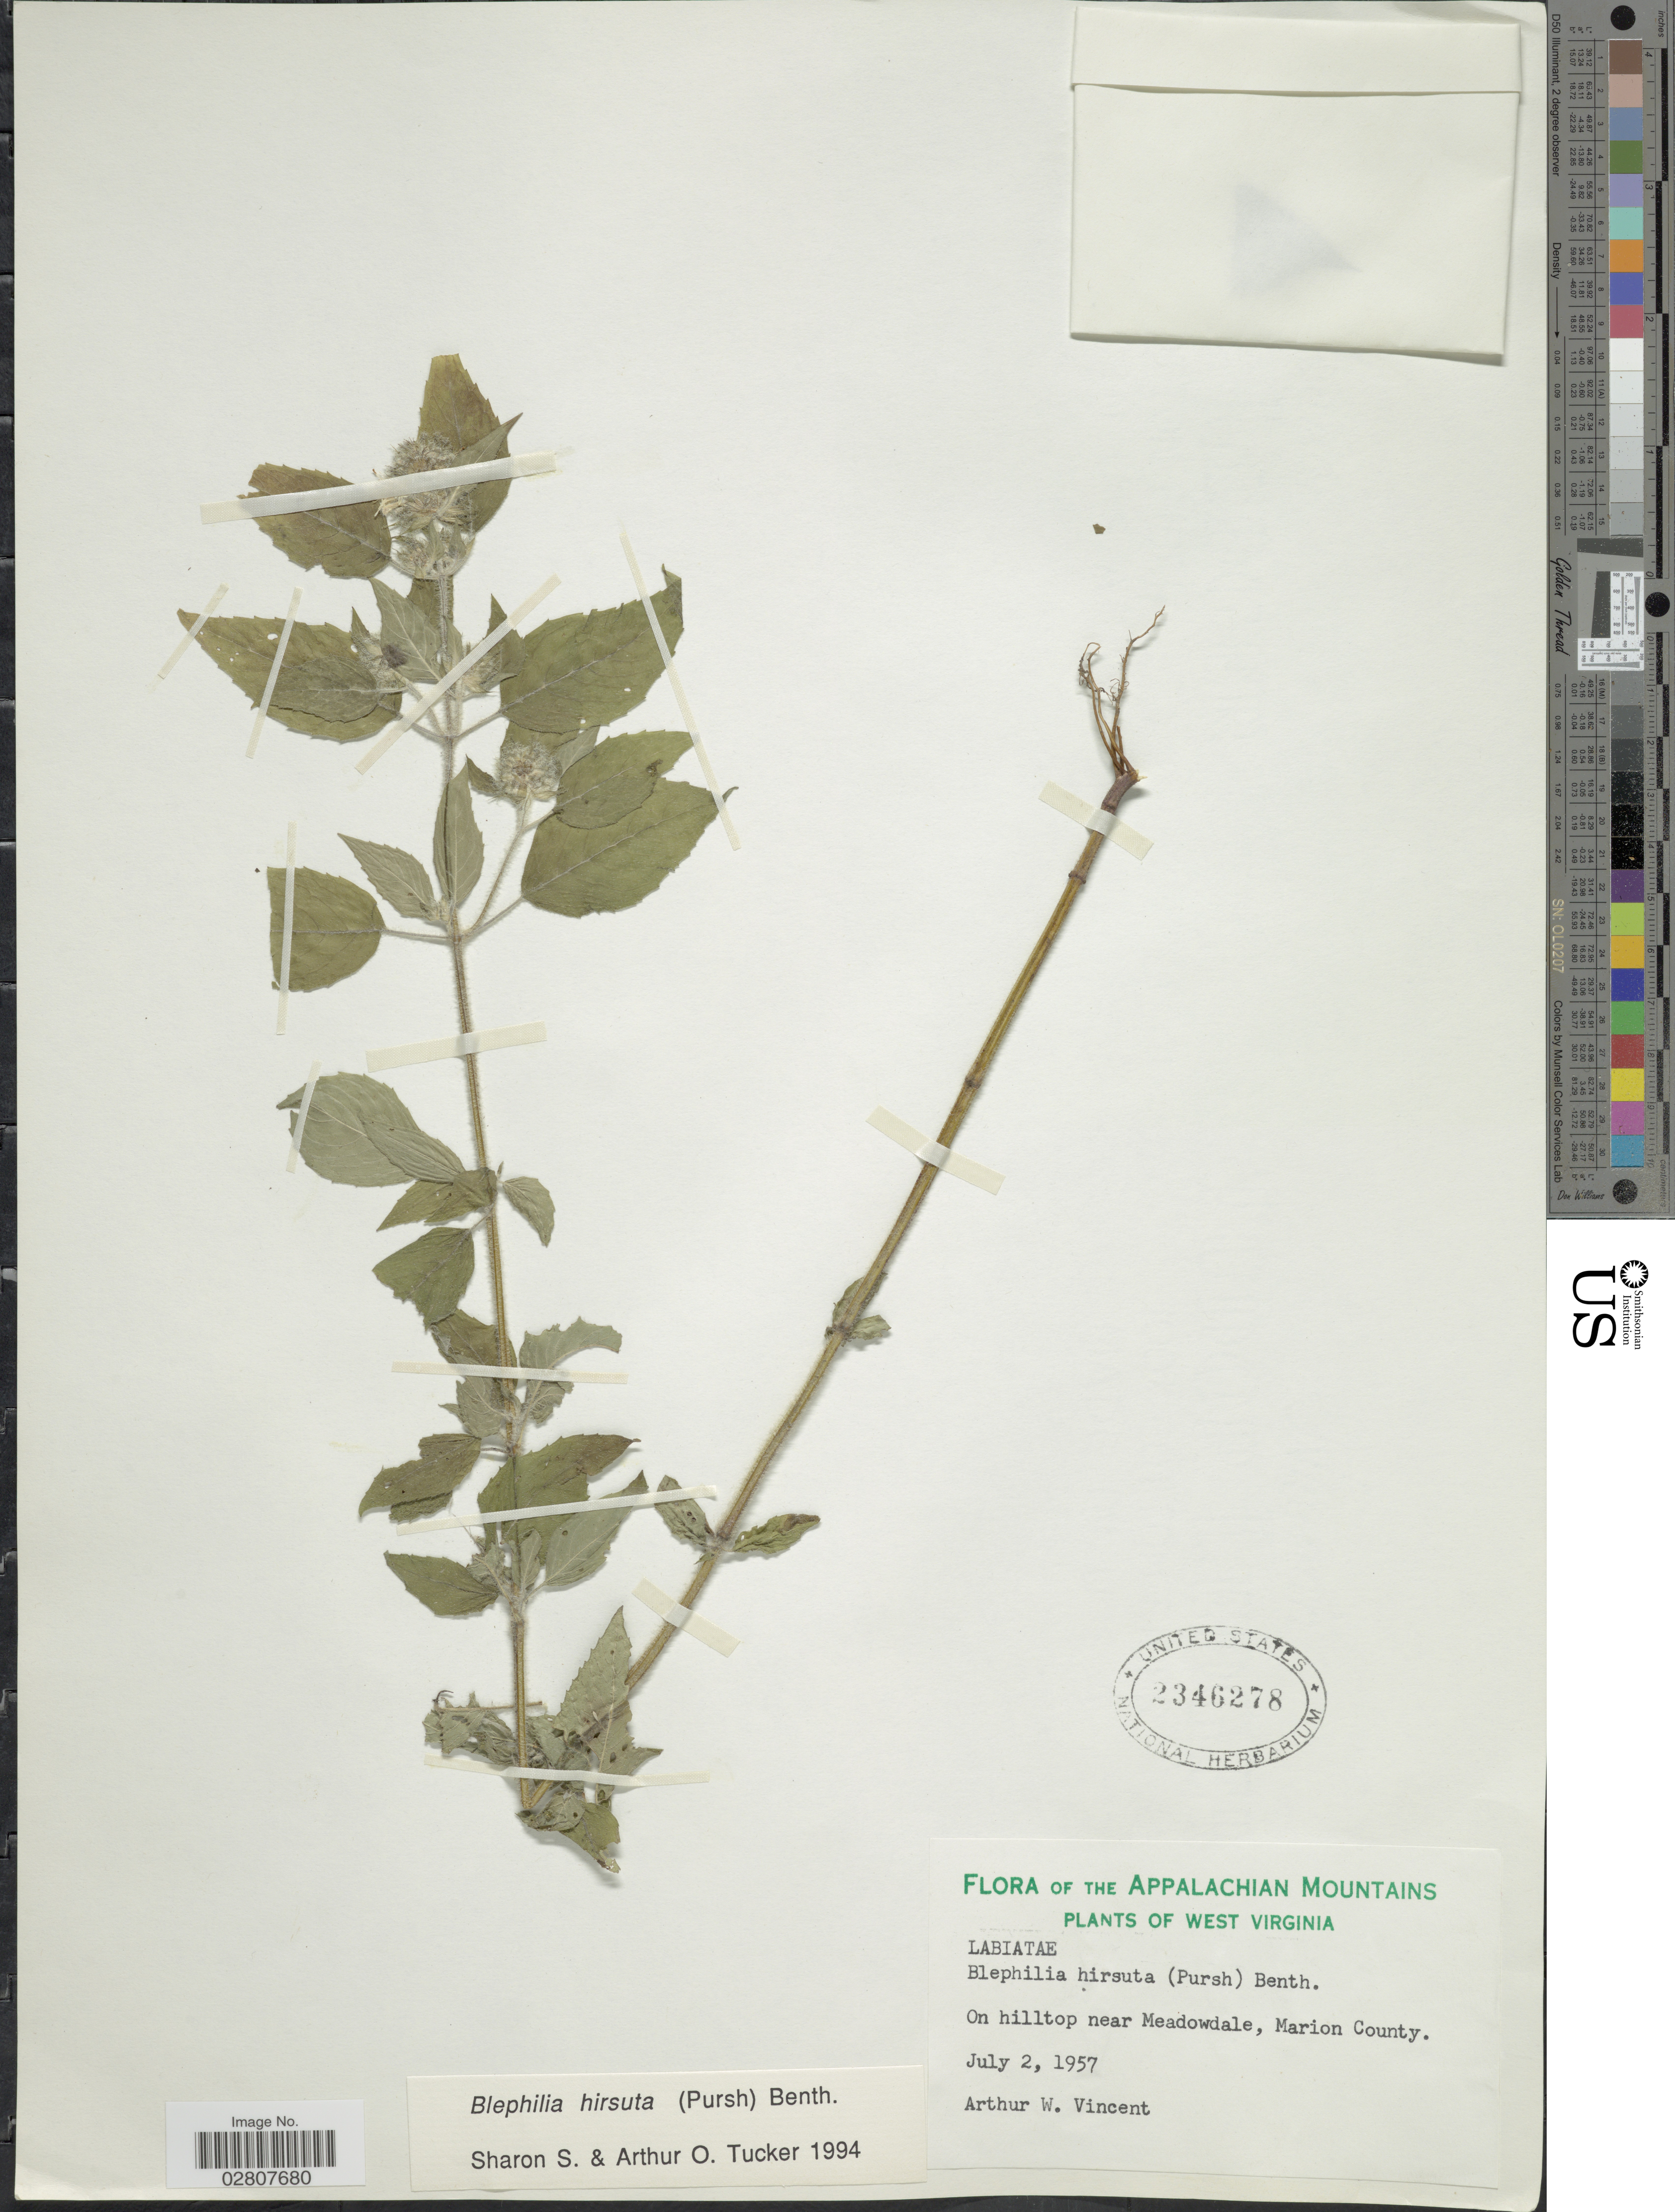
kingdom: Plantae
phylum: Tracheophyta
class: Magnoliopsida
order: Lamiales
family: Lamiaceae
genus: Blephilia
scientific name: Blephilia hirsuta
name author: (Pursh) Benth.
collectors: A. Vincent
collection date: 1957-07-02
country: United States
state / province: West Virginia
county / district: Marion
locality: The Appalachian Mountains. On hilltop near Meadowdale, Marion County.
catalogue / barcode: US 2346278